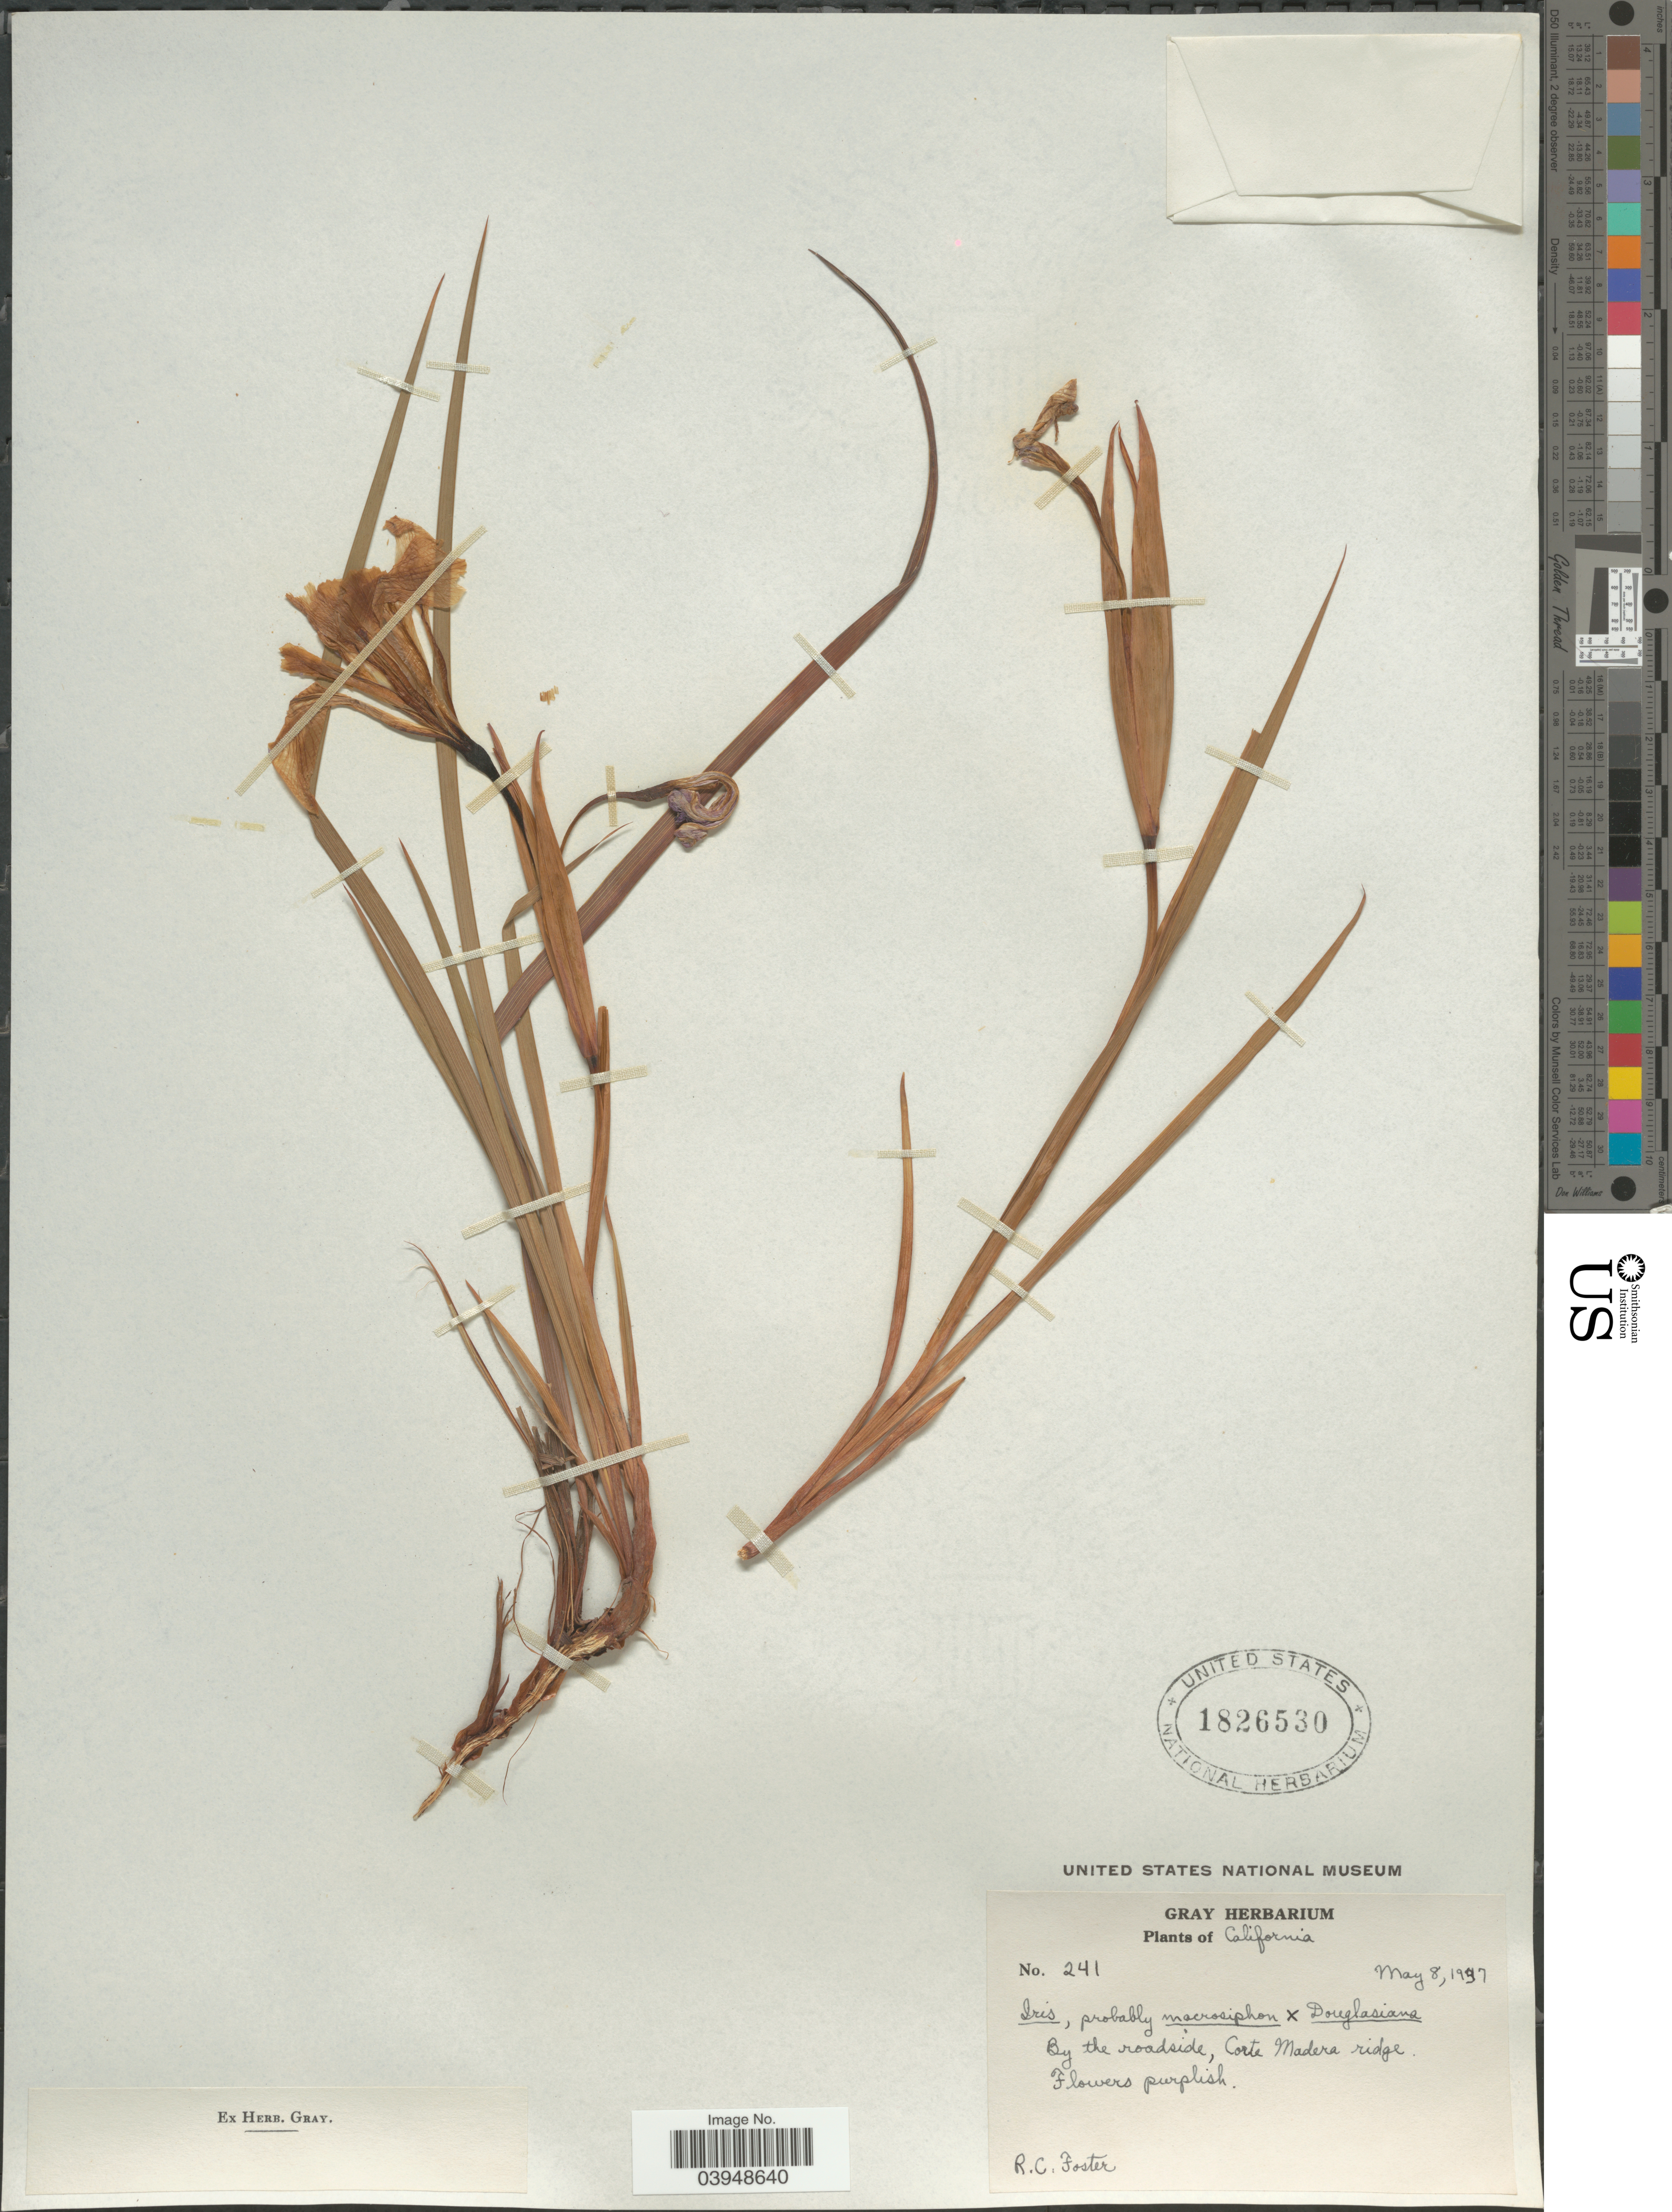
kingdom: Plantae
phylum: Tracheophyta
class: Liliopsida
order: Asparagales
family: Iridaceae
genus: Iris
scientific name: Iris macrosiphon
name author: Torr.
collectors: R. C. Foster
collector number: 241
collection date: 1937-05-08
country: United States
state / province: California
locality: By the roadside, Corte Madera ridge.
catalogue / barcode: US 1826530